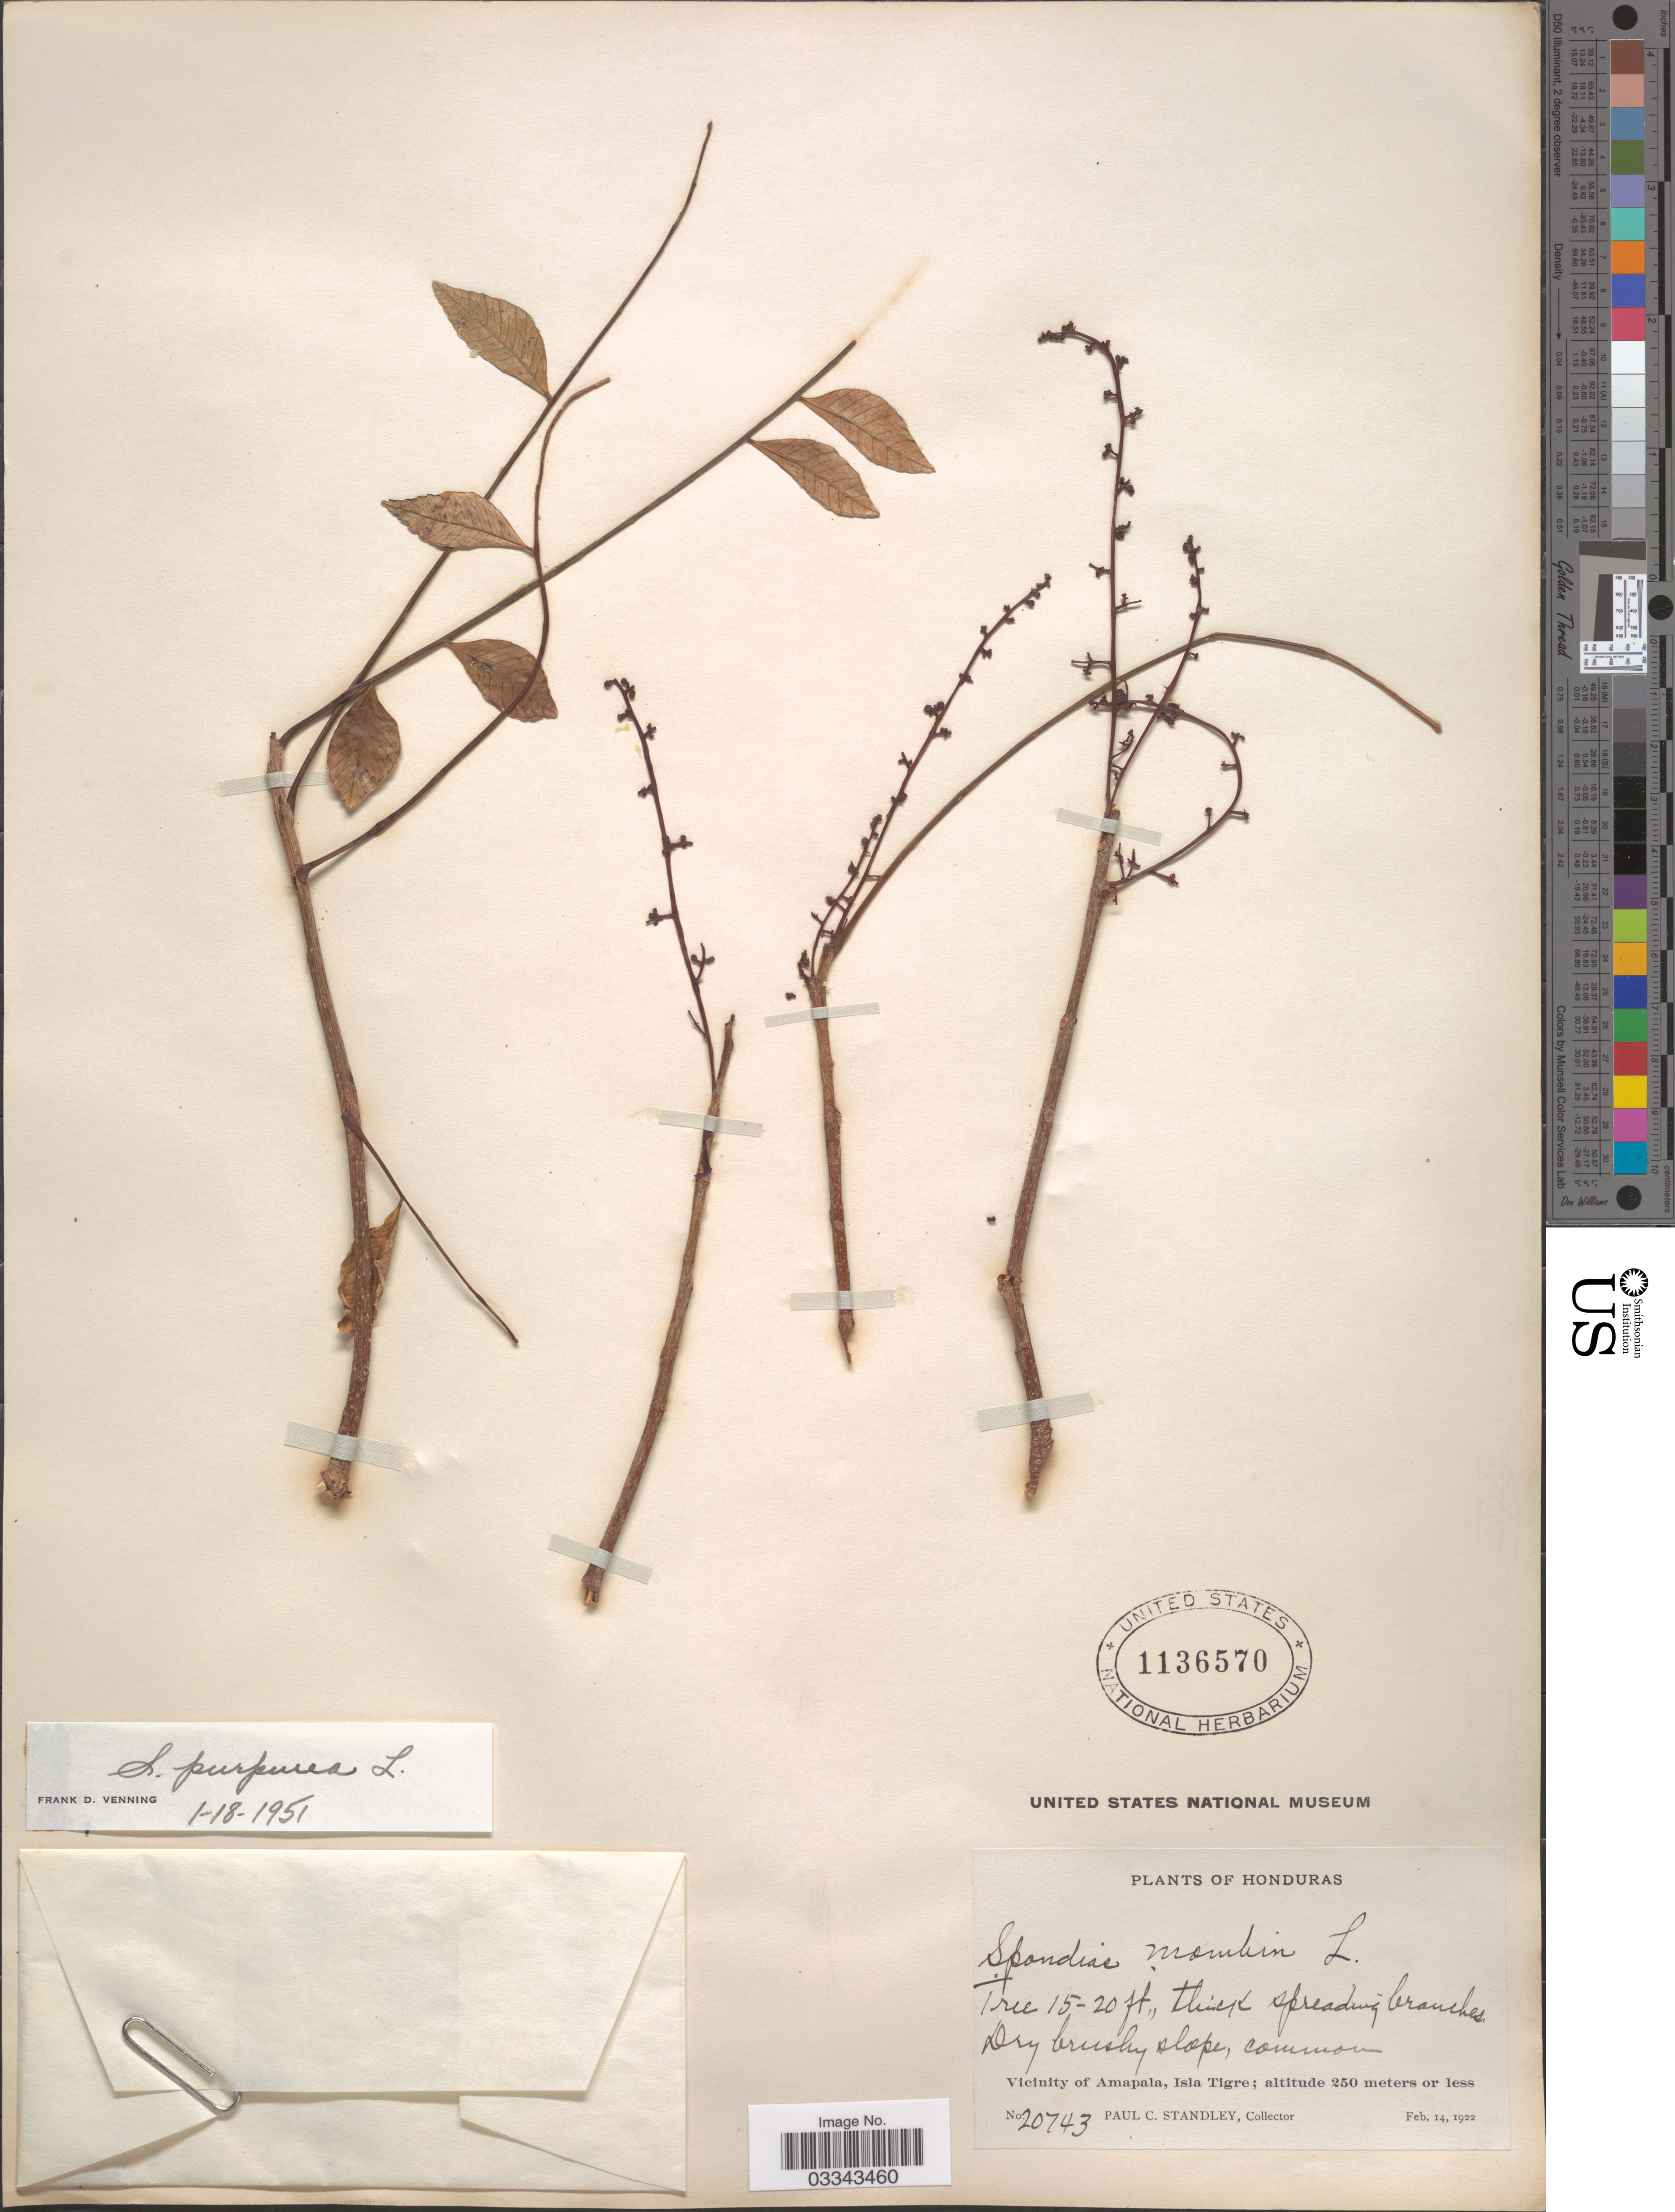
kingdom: Plantae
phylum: Tracheophyta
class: Magnoliopsida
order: Sapindales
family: Anacardiaceae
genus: Spondias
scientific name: Spondias purpurea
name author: L.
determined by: Mitchell, John D.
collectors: P. C. Standley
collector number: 20743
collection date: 1922-02-14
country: Honduras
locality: Vicinity of Amapala, Isla Tigre.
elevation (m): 250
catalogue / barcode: US 1136570